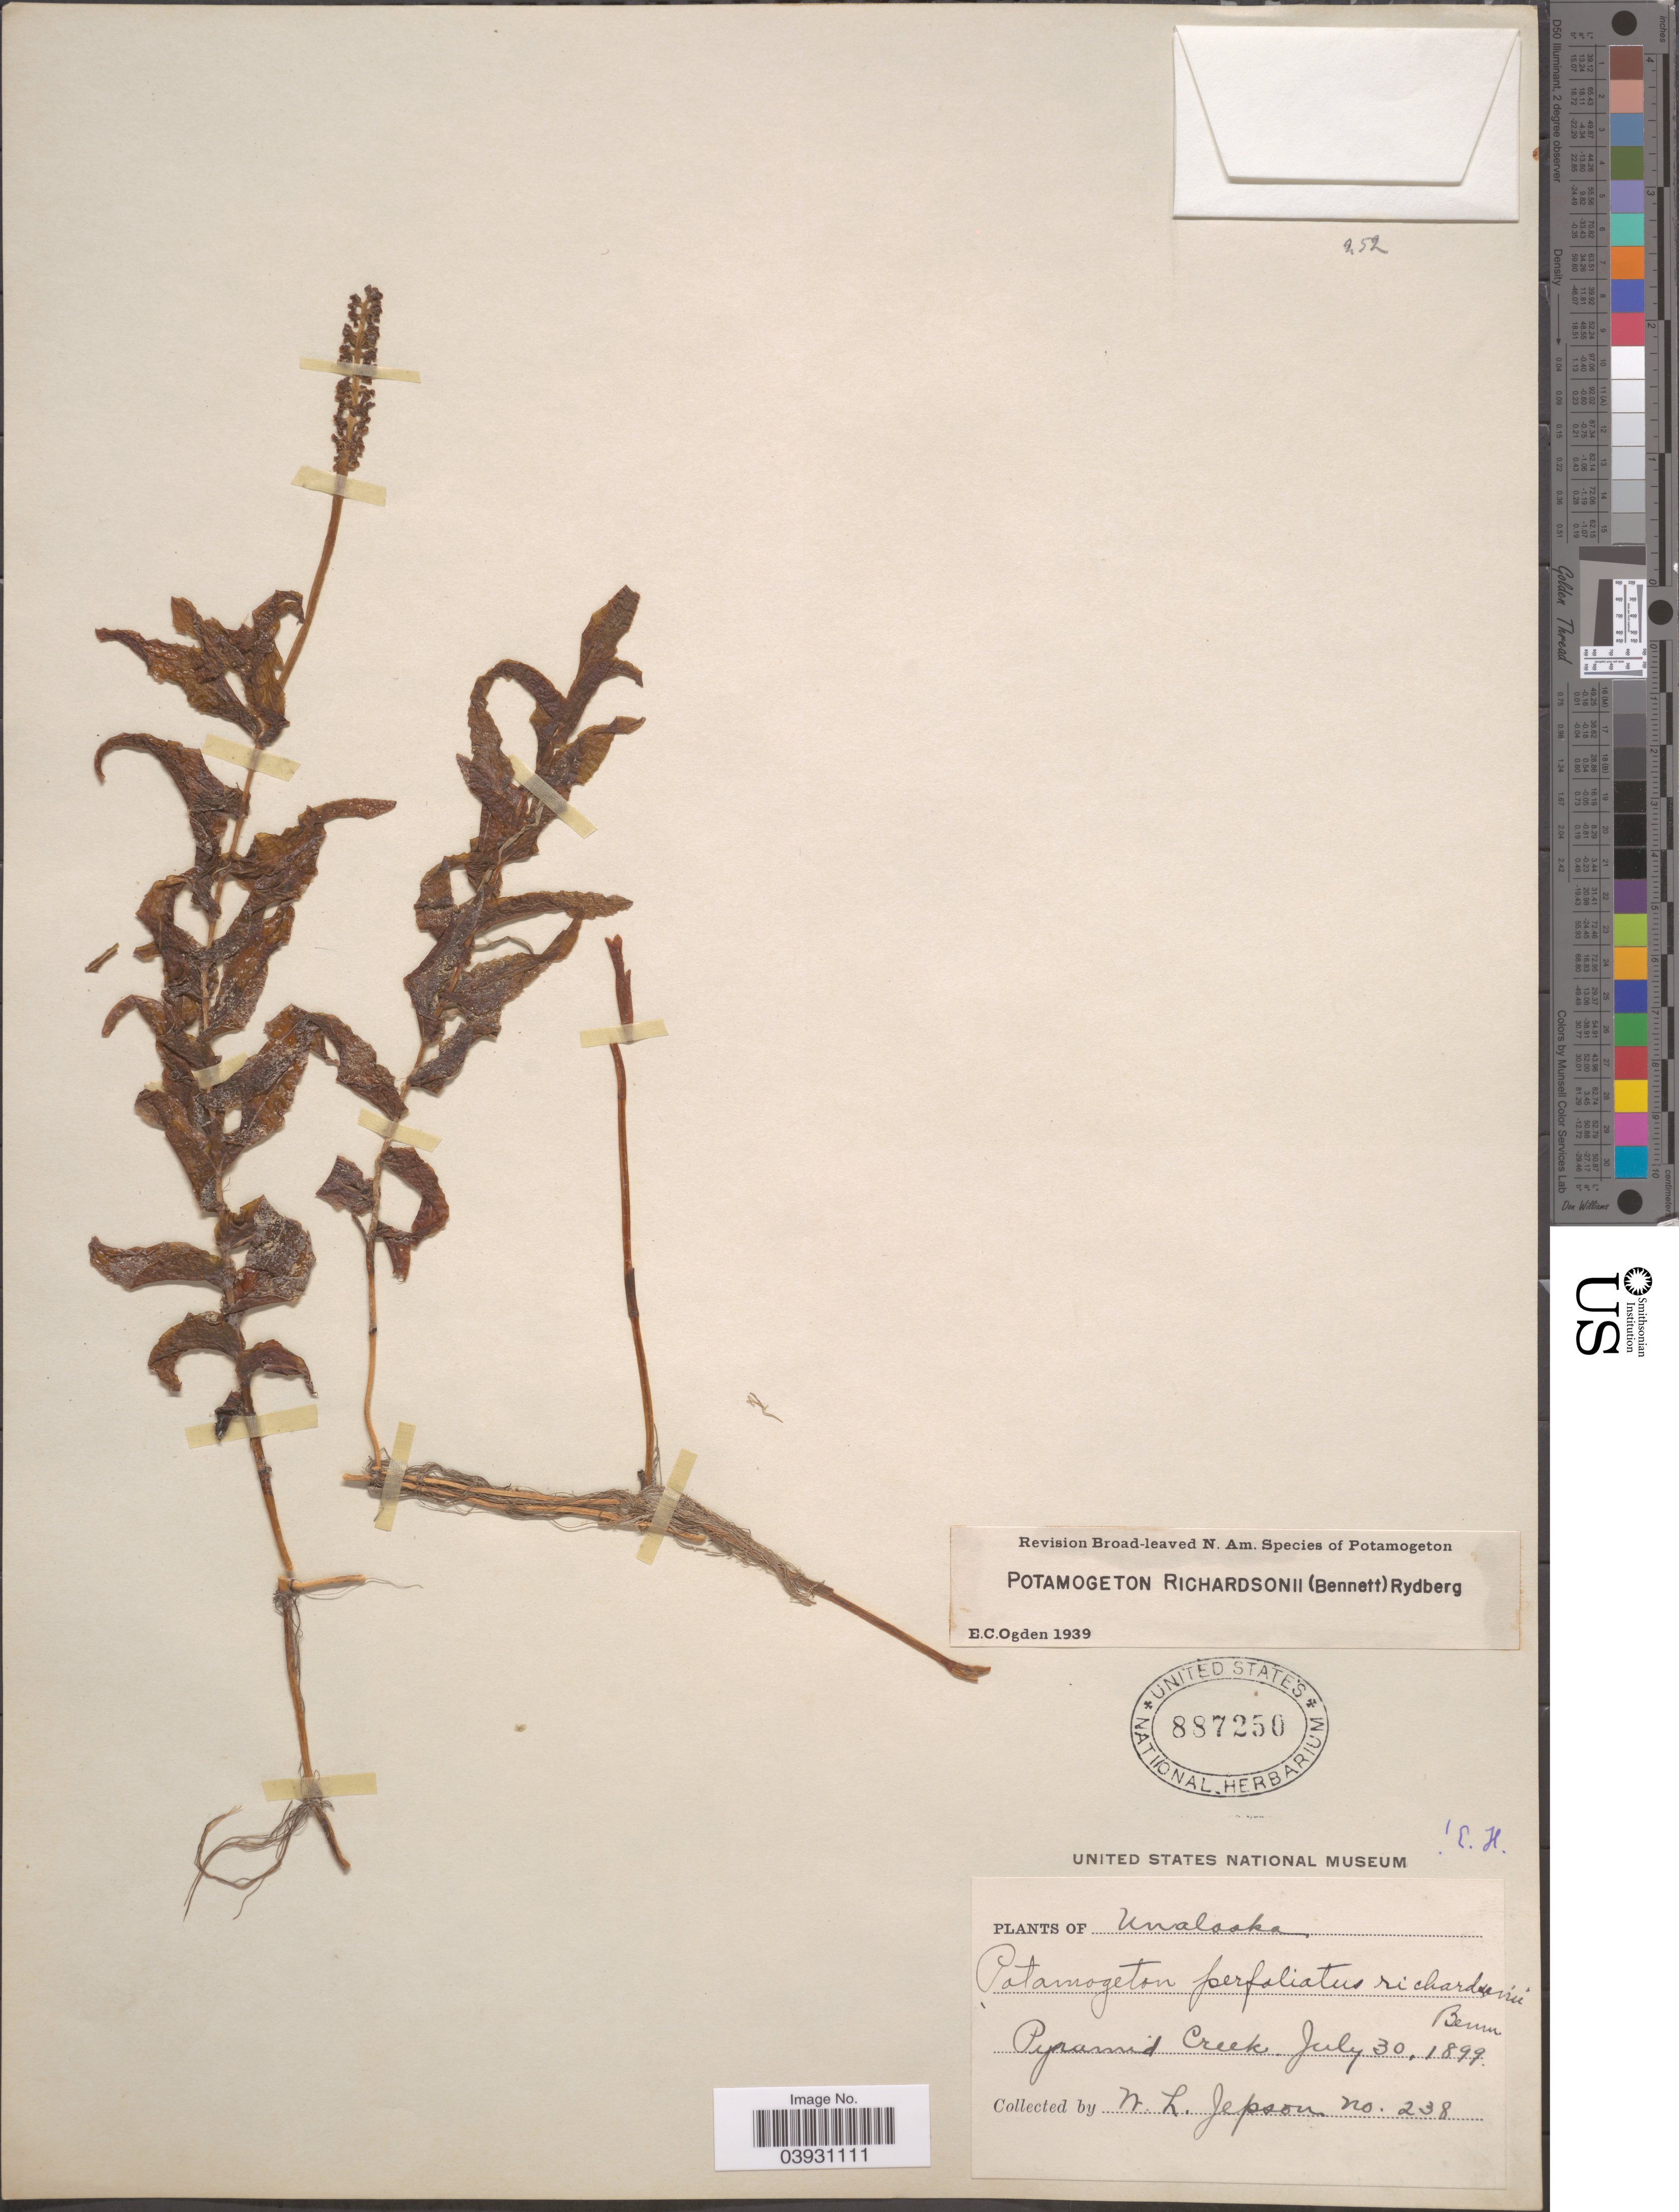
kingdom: Plantae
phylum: Tracheophyta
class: Liliopsida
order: Alismatales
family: Potamogetonaceae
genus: Potamogeton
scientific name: Potamogeton richardsonii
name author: (A.W. Benn.) Rydb.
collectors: W. L. Jepson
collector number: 238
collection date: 1899-07-30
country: United States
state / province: Alaska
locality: Unalaska. Pyramid Creek.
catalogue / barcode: US 887250